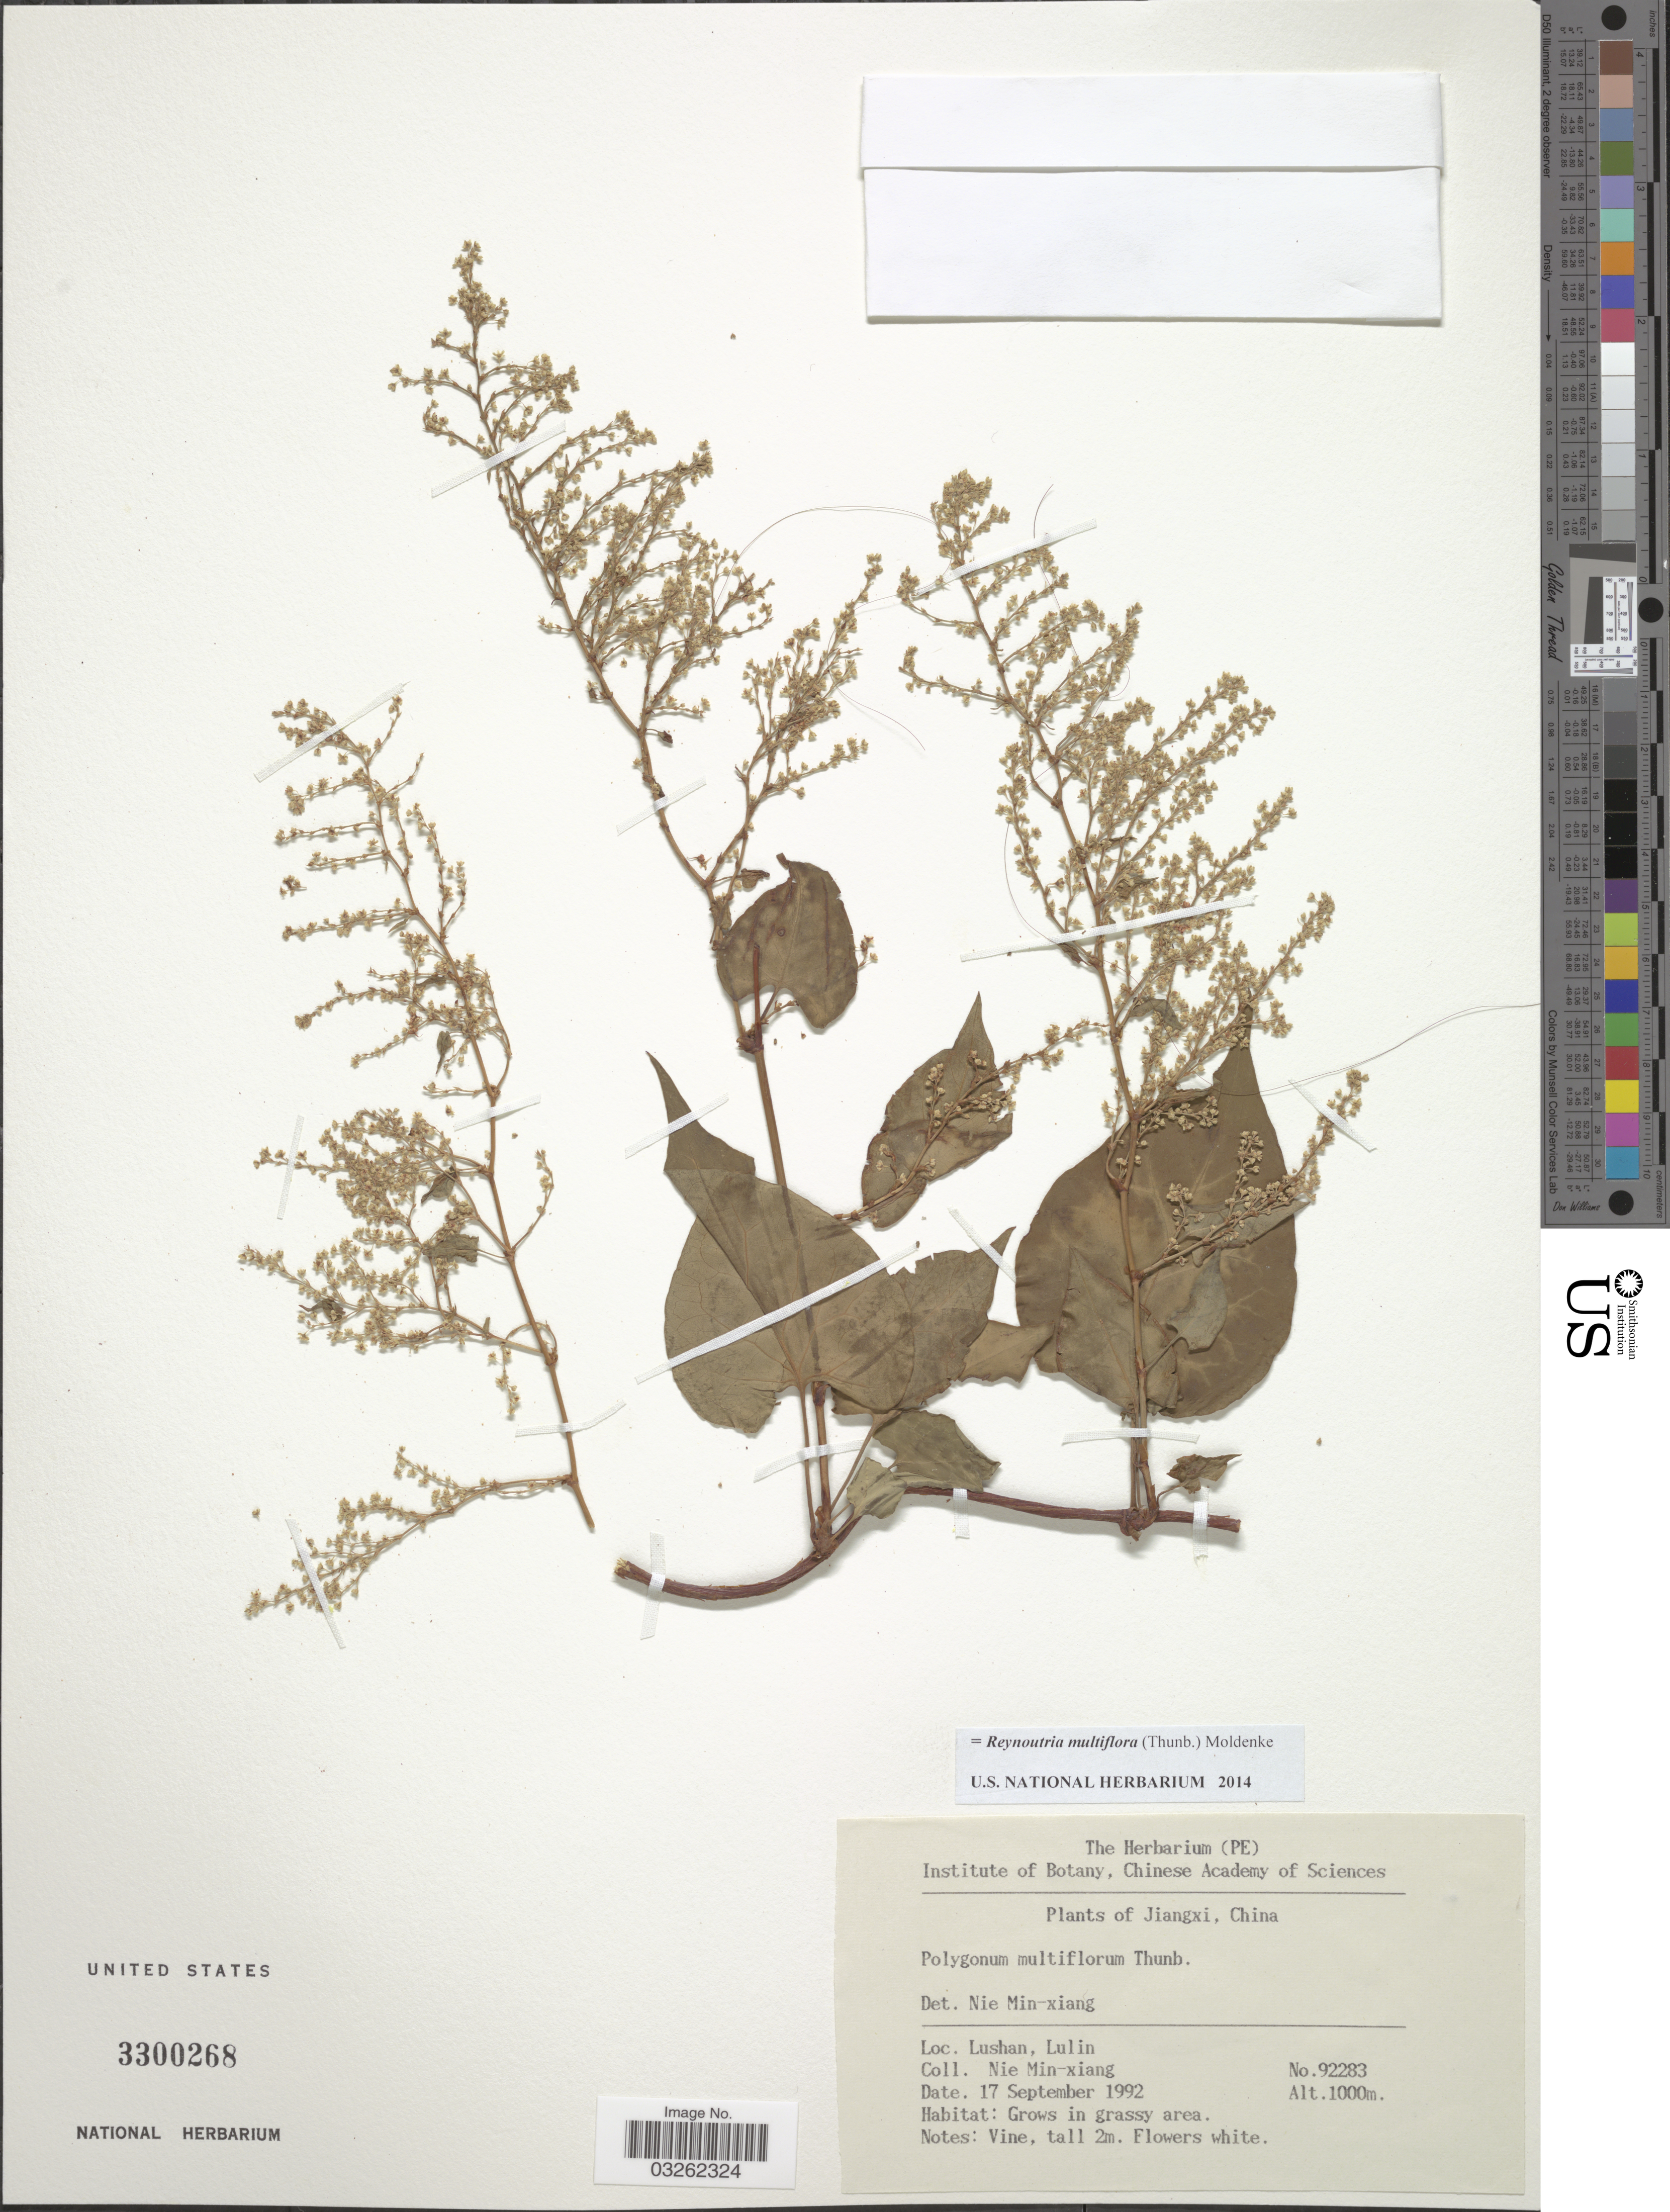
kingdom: Plantae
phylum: Tracheophyta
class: Magnoliopsida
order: Caryophyllales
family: Polygonaceae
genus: Reynoutria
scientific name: Reynoutria multiflora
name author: (Thunb.) Moldenke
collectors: M. Nie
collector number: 92283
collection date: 1992-09-17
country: China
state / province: Jiangxi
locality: Lushan, Lulin.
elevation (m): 1000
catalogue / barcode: US 3300268